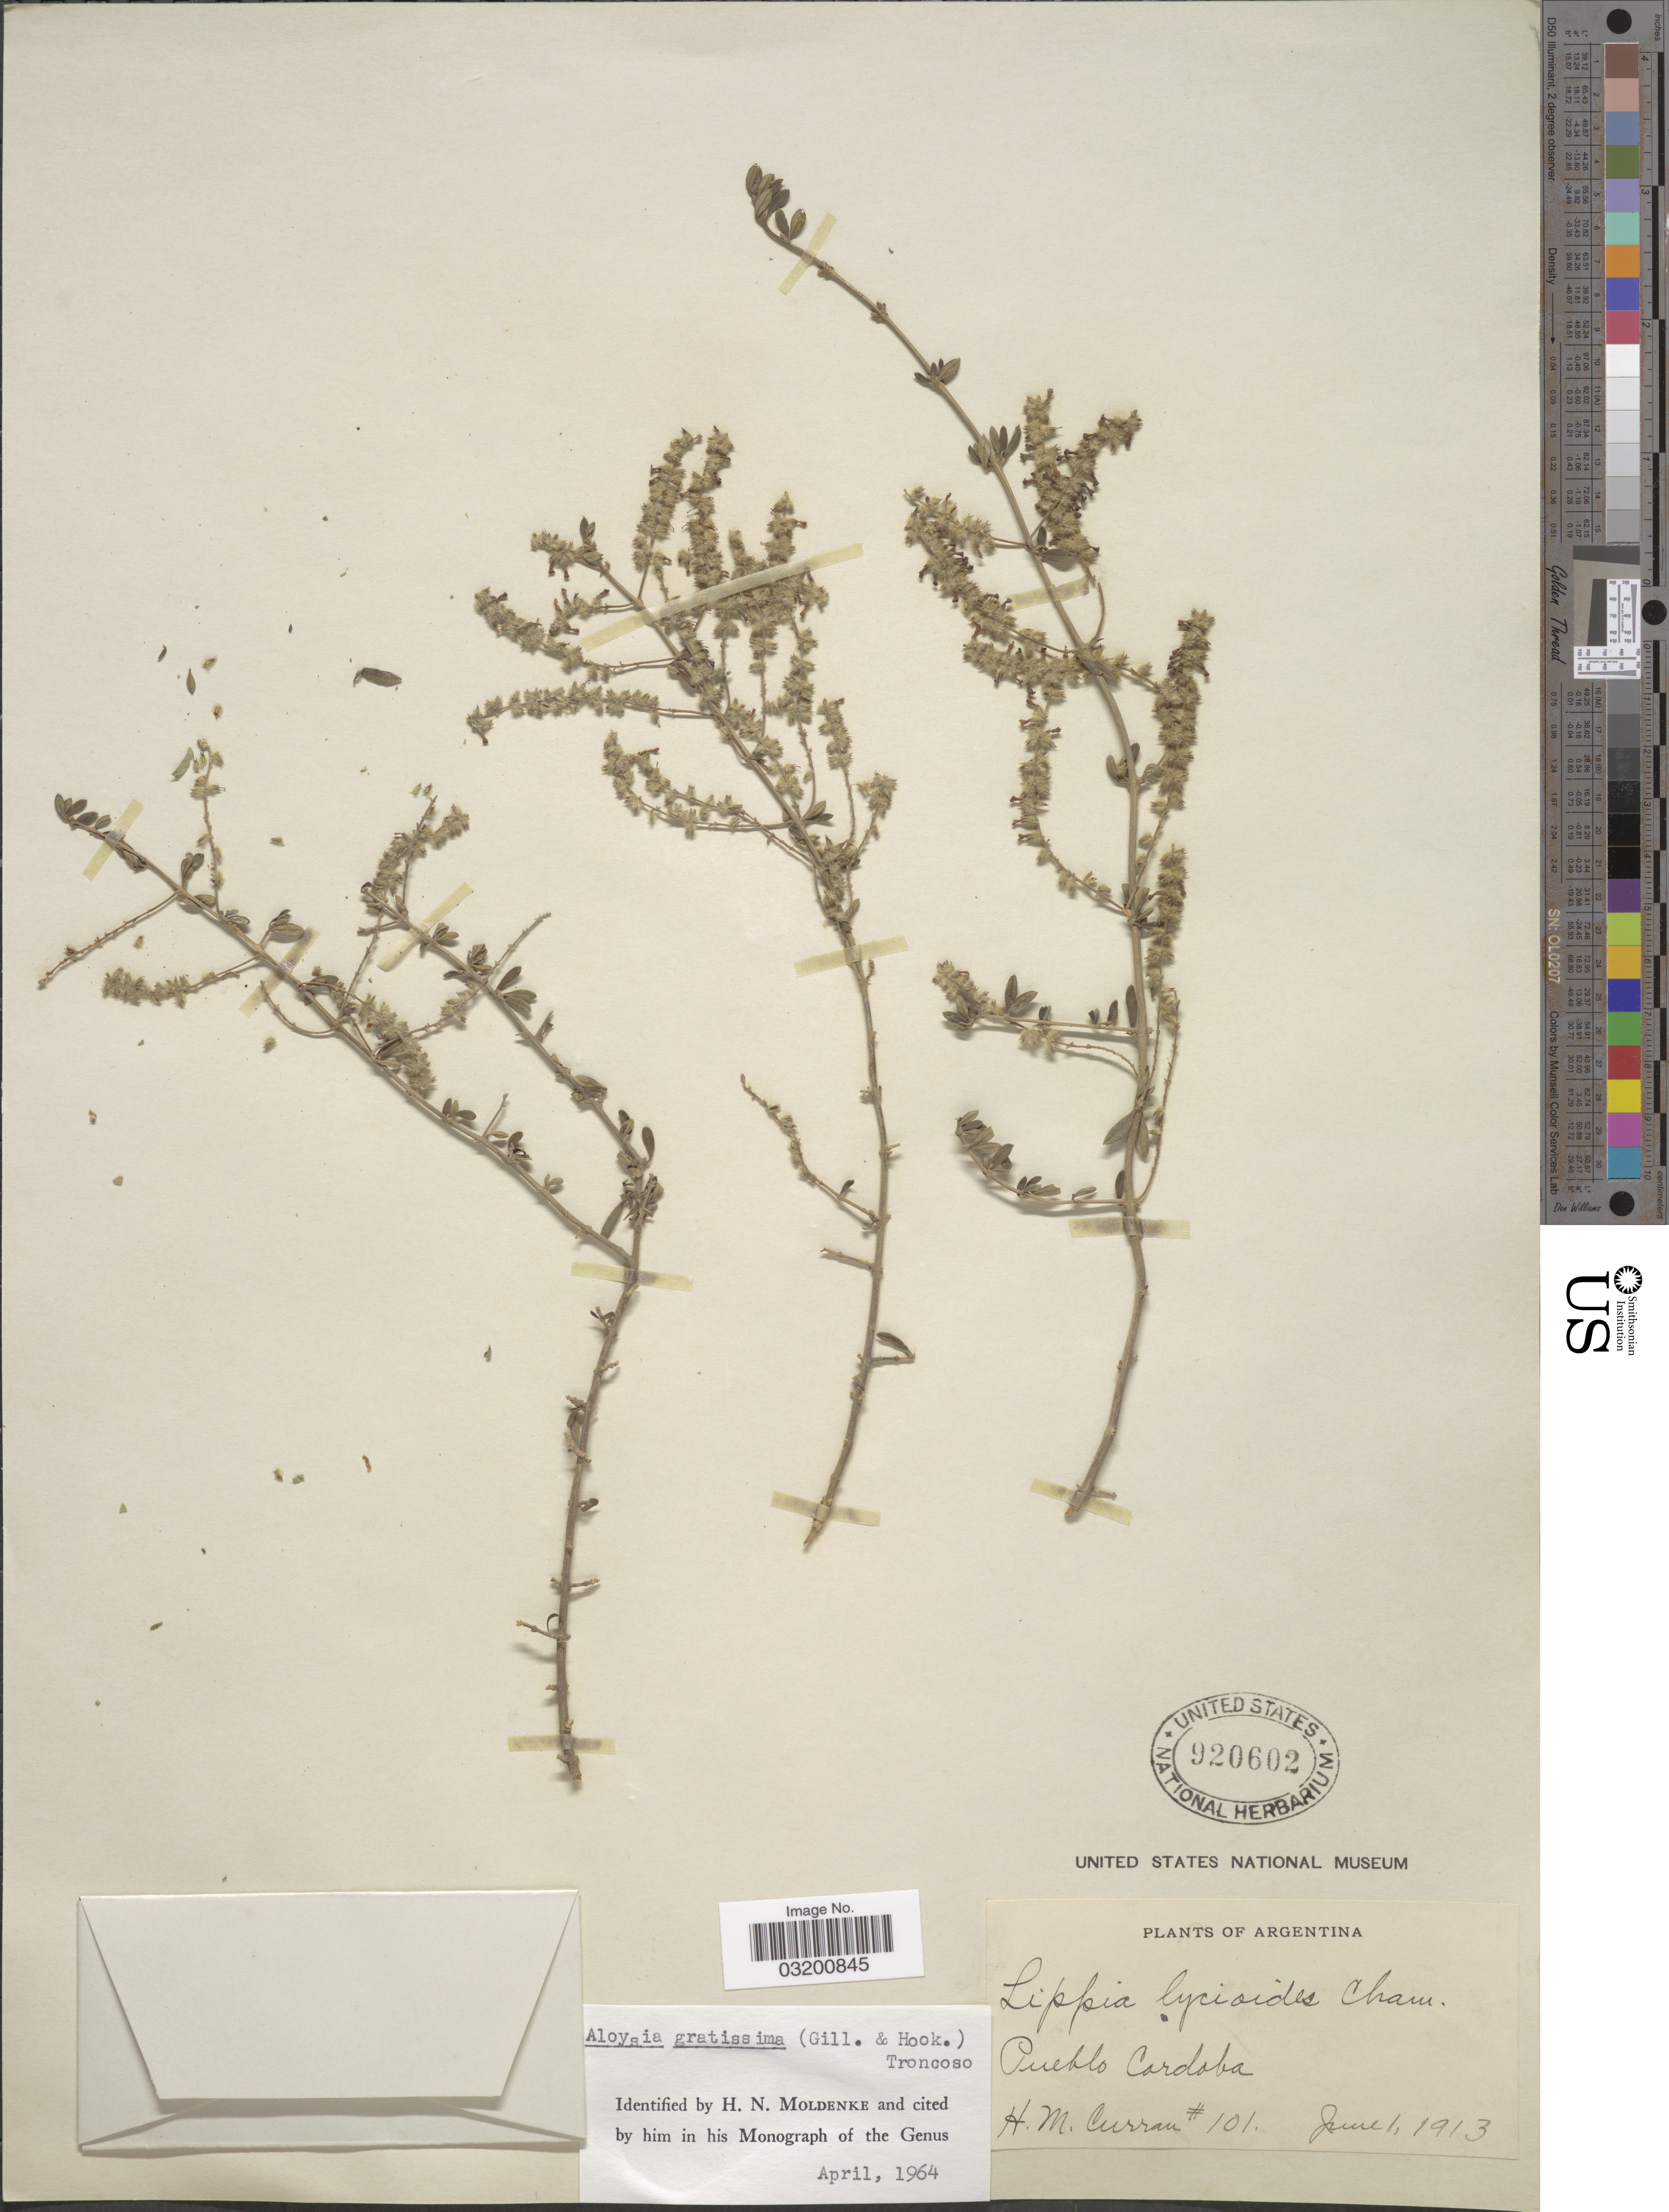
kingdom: Plantae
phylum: Tracheophyta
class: Magnoliopsida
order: Lamiales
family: Verbenaceae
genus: Aloysia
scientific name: Aloysia gratissima var. gratissima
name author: (Gillies & Hook.) Tronc.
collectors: H. M. Curran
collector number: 101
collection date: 1913-06-01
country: Argentina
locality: Pueblo Cordoba.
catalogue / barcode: US 920602